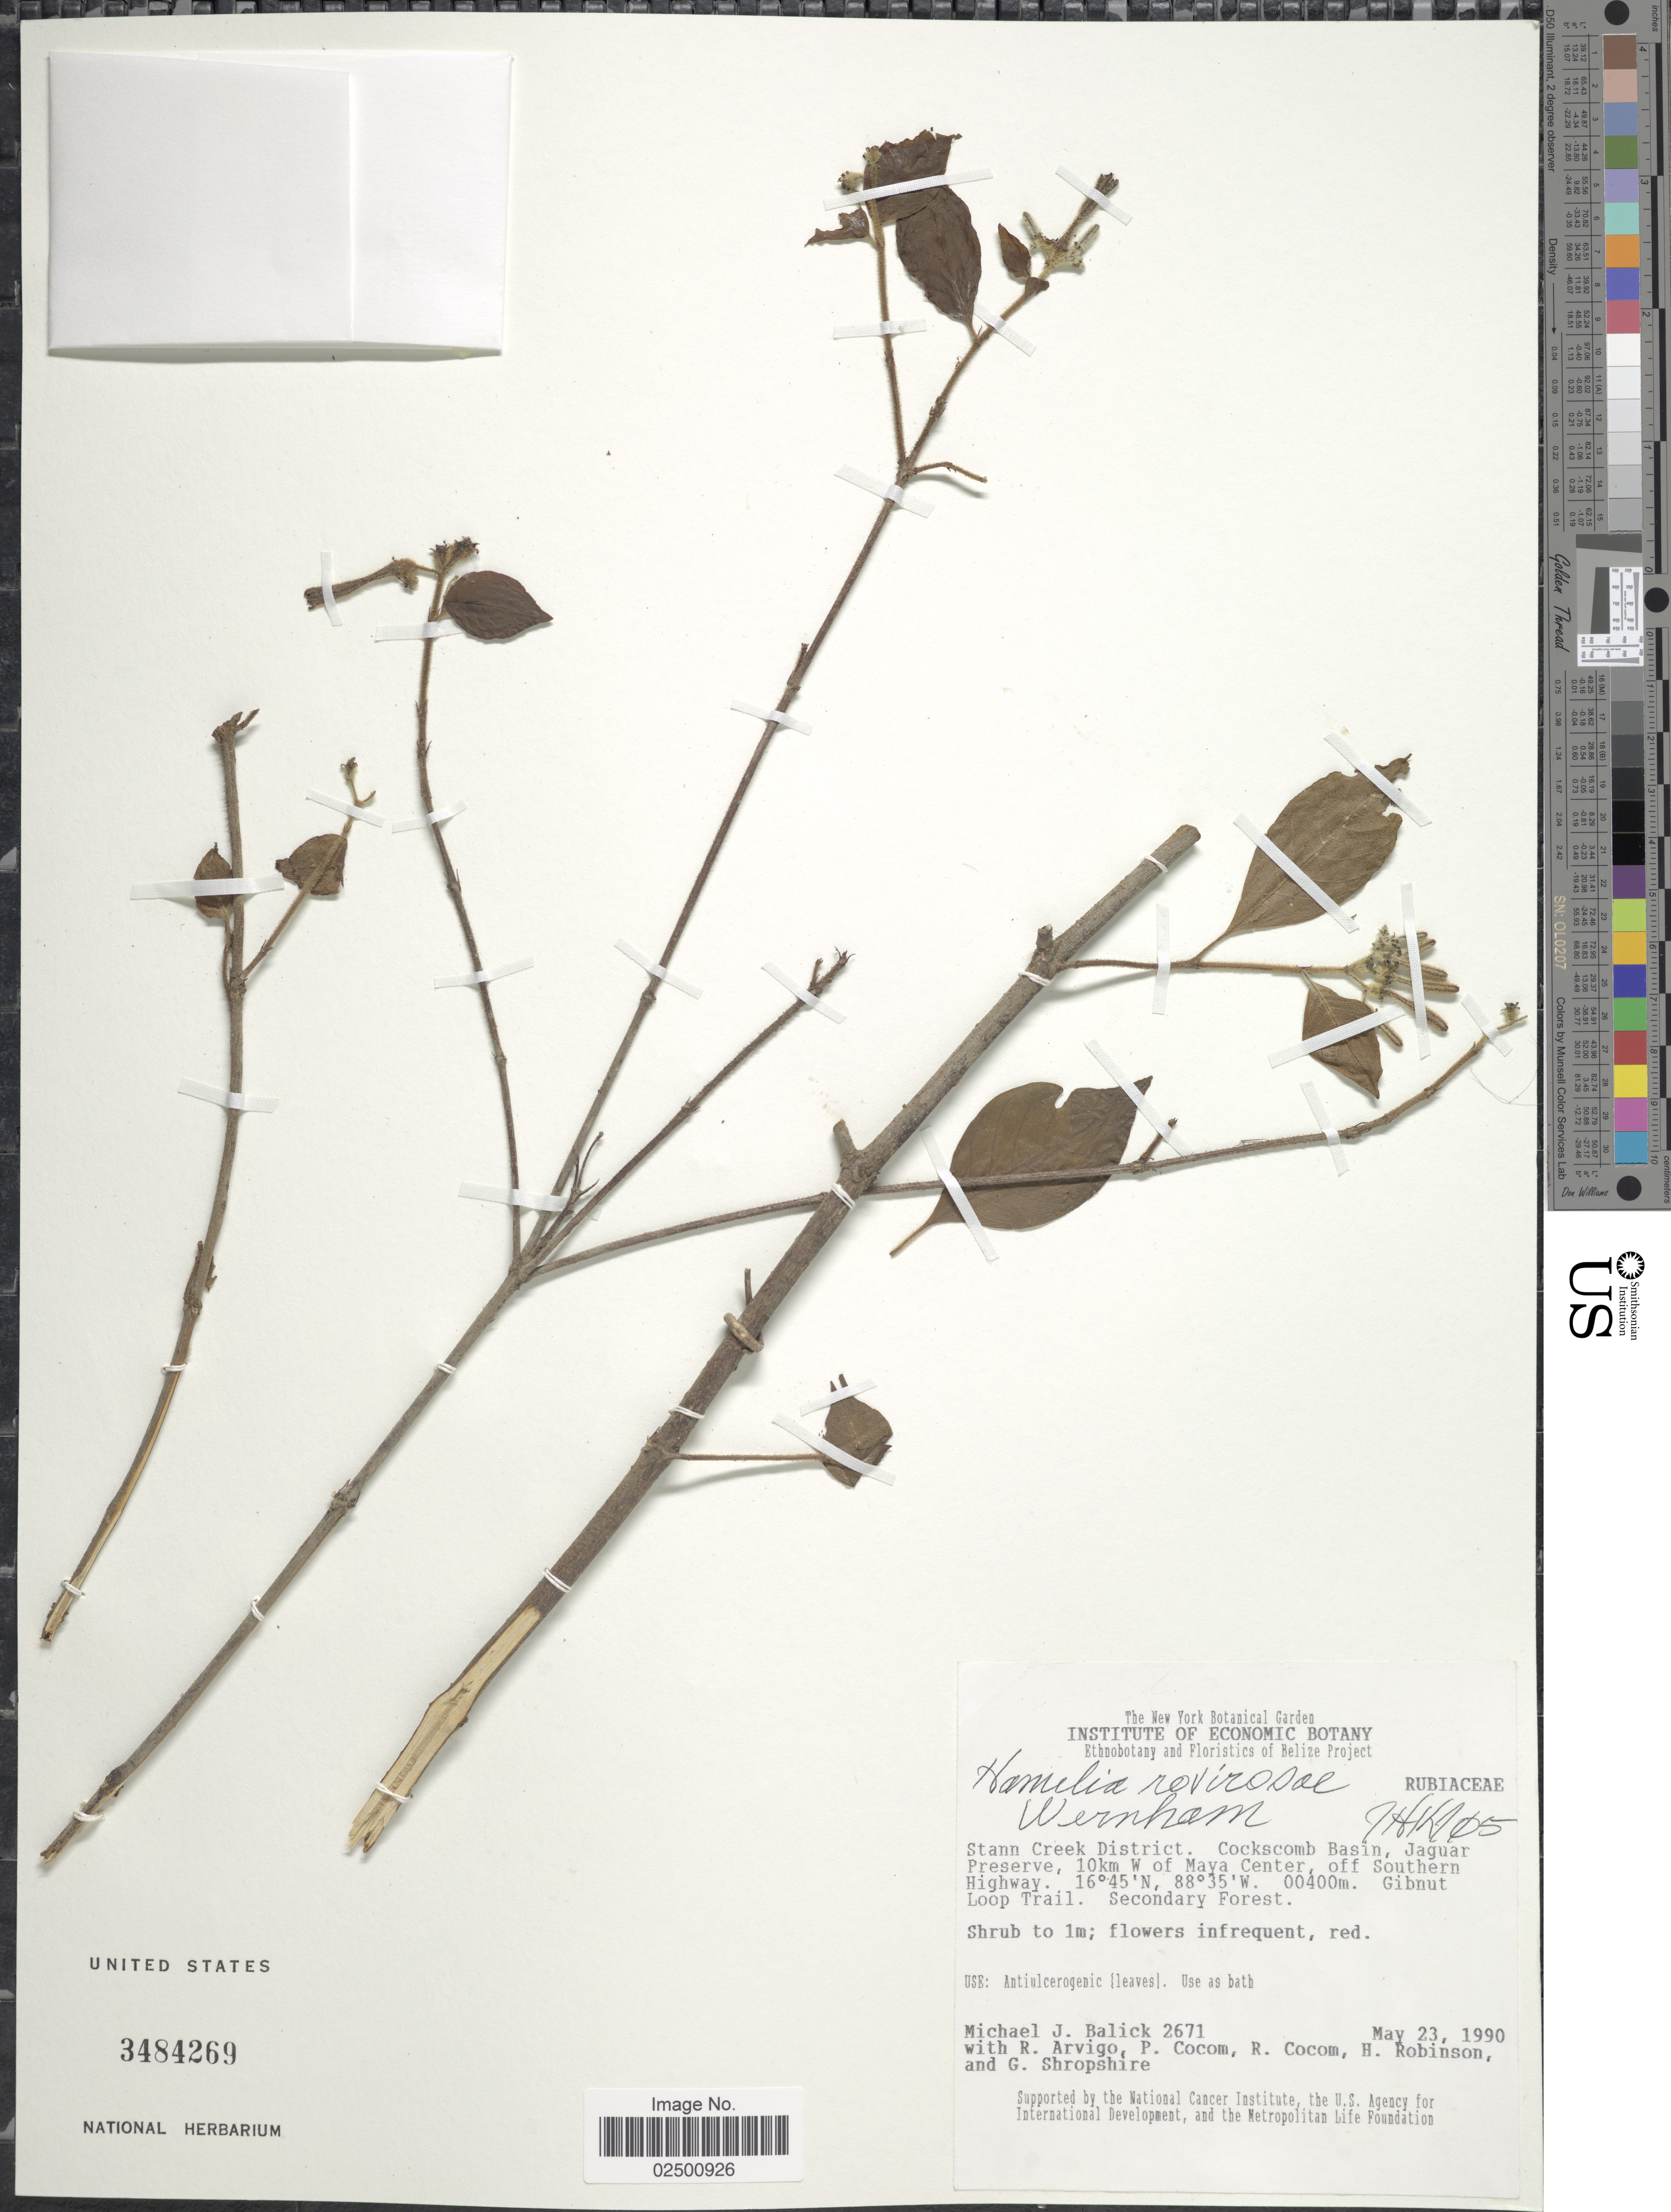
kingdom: Plantae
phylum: Tracheophyta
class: Magnoliopsida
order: Gentianales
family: Rubiaceae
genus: Hamelia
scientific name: Hamelia rovirosae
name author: Wernham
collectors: M. J. Balick, R. Arvigo, P. Cocom, H. Robinson & G. Shropshire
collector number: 2671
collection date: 1990-05-23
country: Belize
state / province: Stann Creek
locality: Stann Creek District. Cockscomb Basin, Jaguar Preserve, 10 km W of Maya Center, off Southern Highway. Gibnut Loop Trail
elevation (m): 400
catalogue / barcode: US 3484269